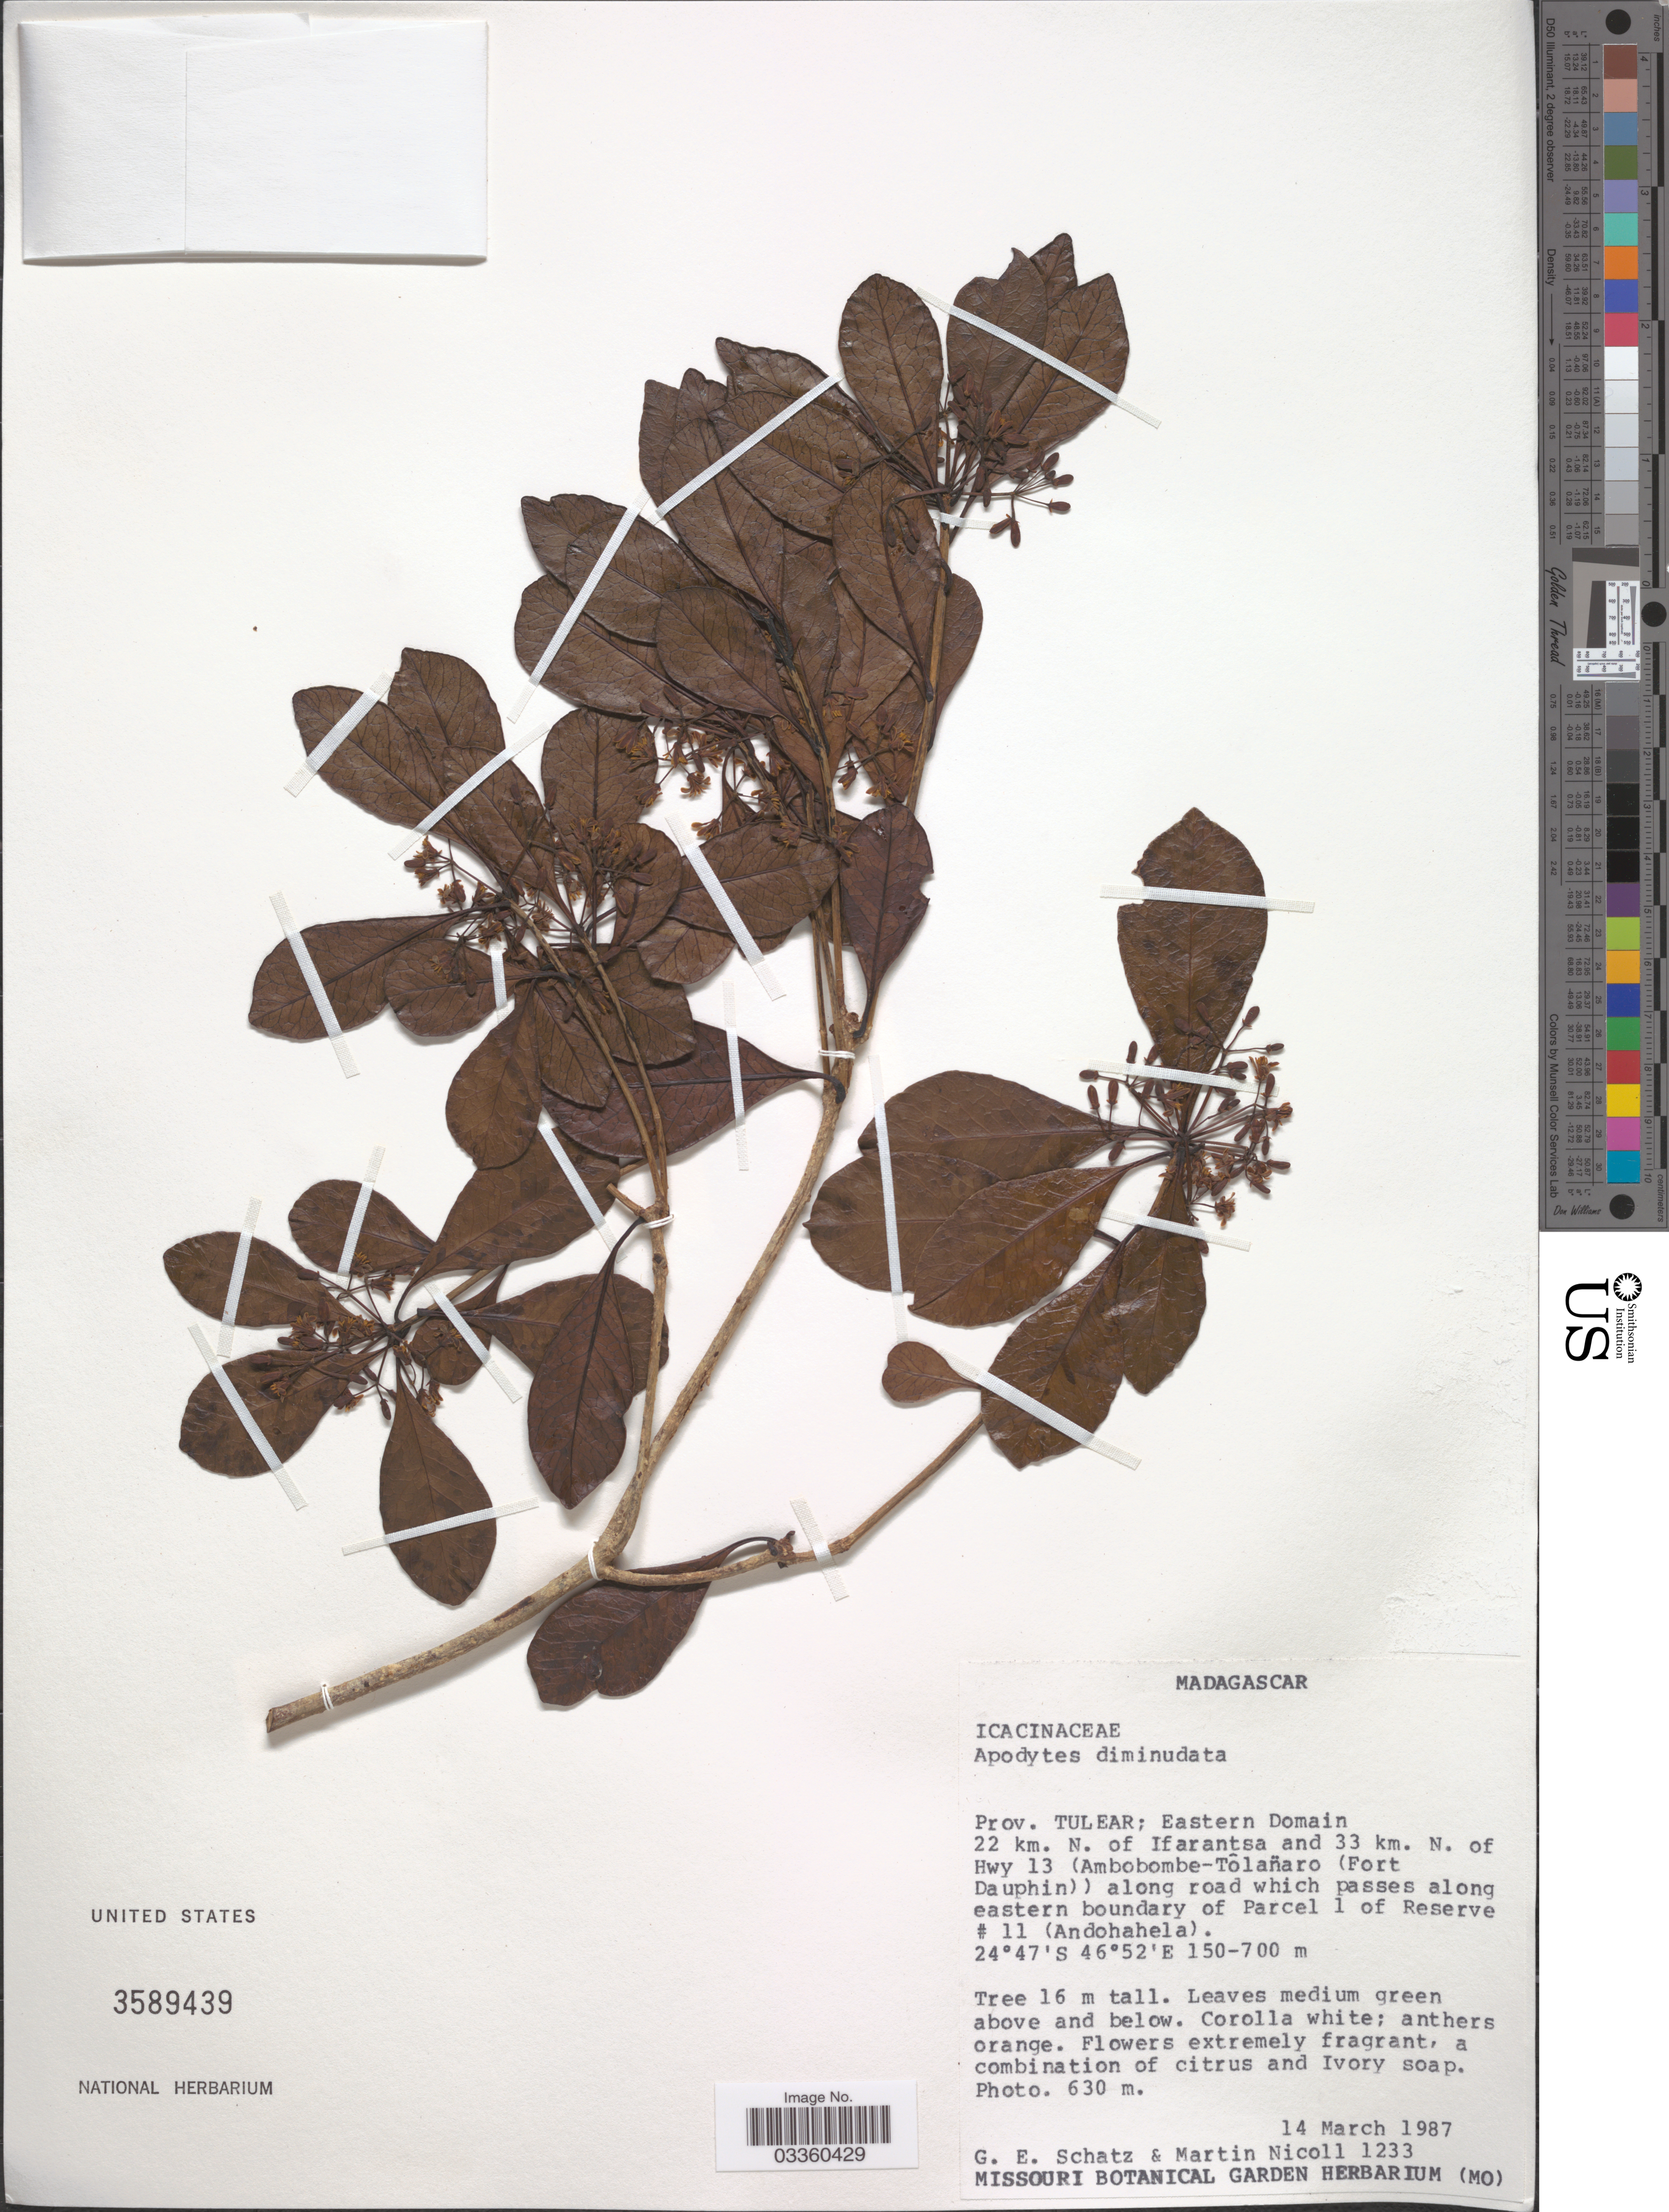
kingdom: Plantae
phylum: Tracheophyta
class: Magnoliopsida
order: Metteniusales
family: Metteniusaceae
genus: Apodytes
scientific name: Apodytes dimidiata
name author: E. Mey. ex Arn.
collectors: G. Schatz & M. Nicoll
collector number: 1233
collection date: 1987-03-14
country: Madagascar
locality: Prov. Tulear; Eastern Domain 22 km. N. of Ifarantsa and 33 km. N. of Hwy 13 (Ambobombe-Tôlanaro ( Fort Dauphin) along road which passes along eastern boundary of Parcel 1 of Reserve # 11 (Andohahela).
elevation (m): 150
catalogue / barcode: US 3589439